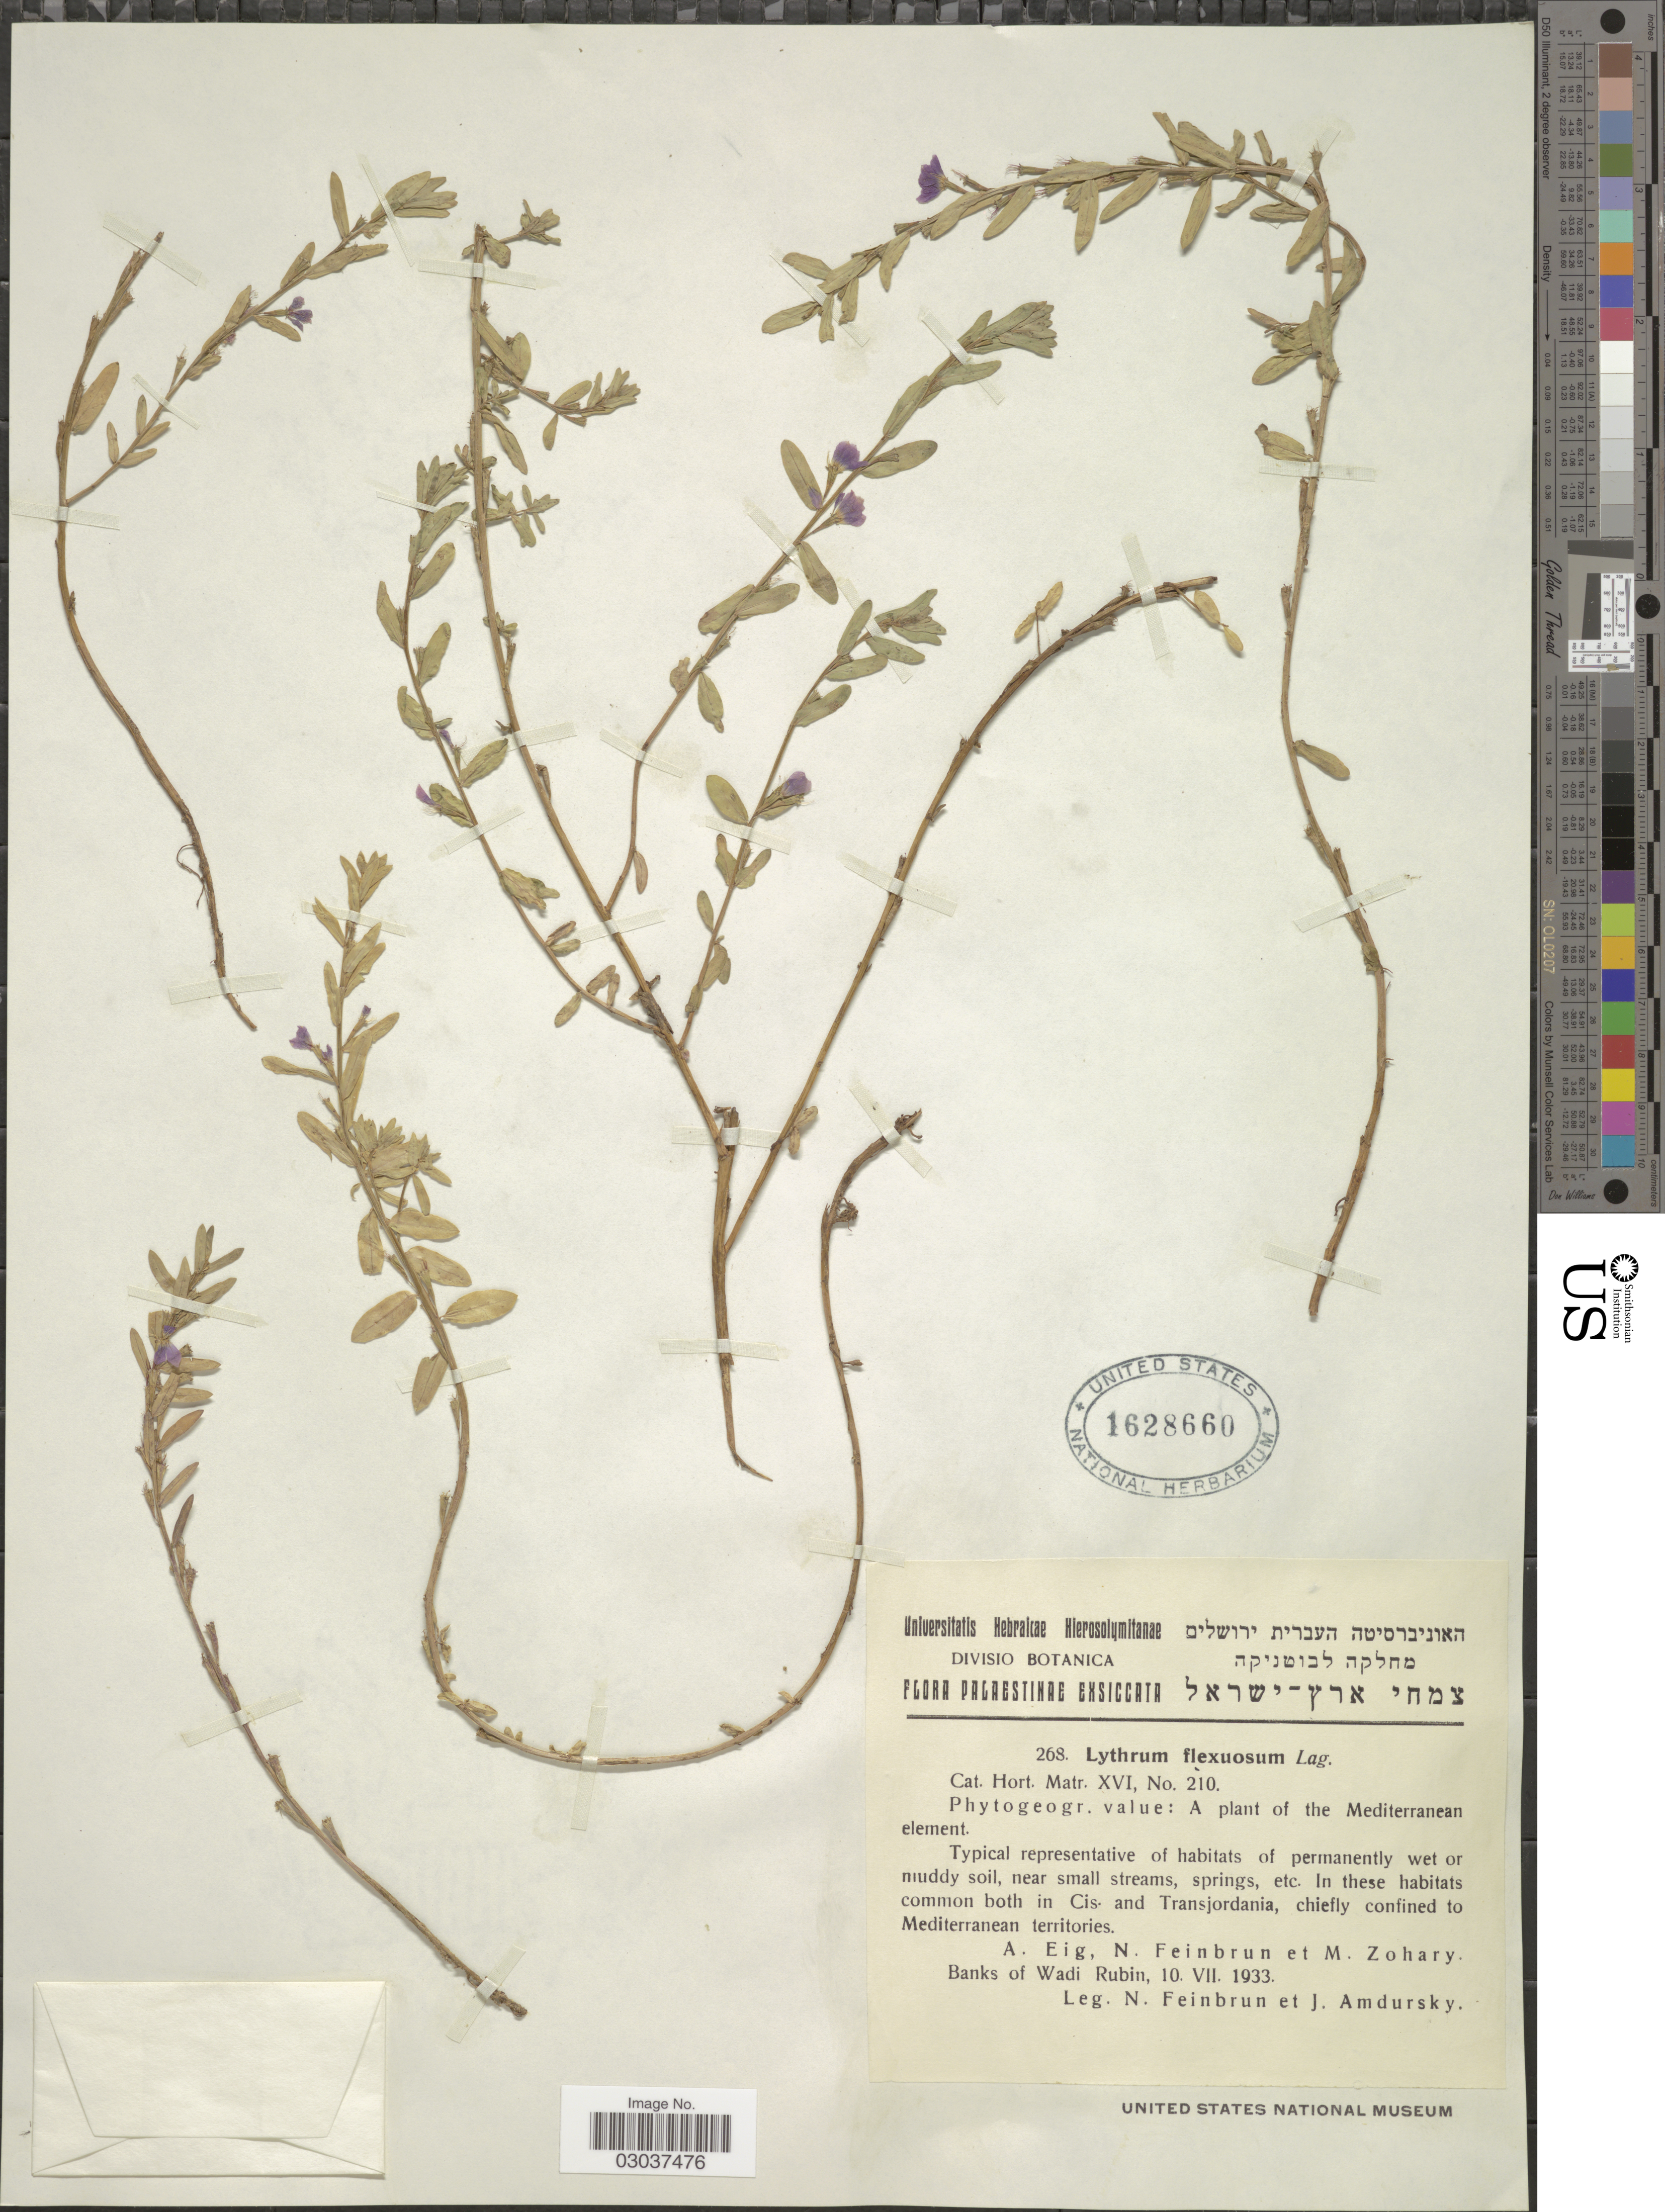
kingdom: Plantae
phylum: Tracheophyta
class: Magnoliopsida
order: Myrtales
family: Lythraceae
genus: Lythrum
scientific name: Lythrum flexuosum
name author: Lag.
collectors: N. Feinbrun & I. Amdursky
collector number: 268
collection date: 1933-07-10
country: Israel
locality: Palaestinae. In Cis- and Transjordania, chiefly confined to Mediterranean territories.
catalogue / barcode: US 1628660